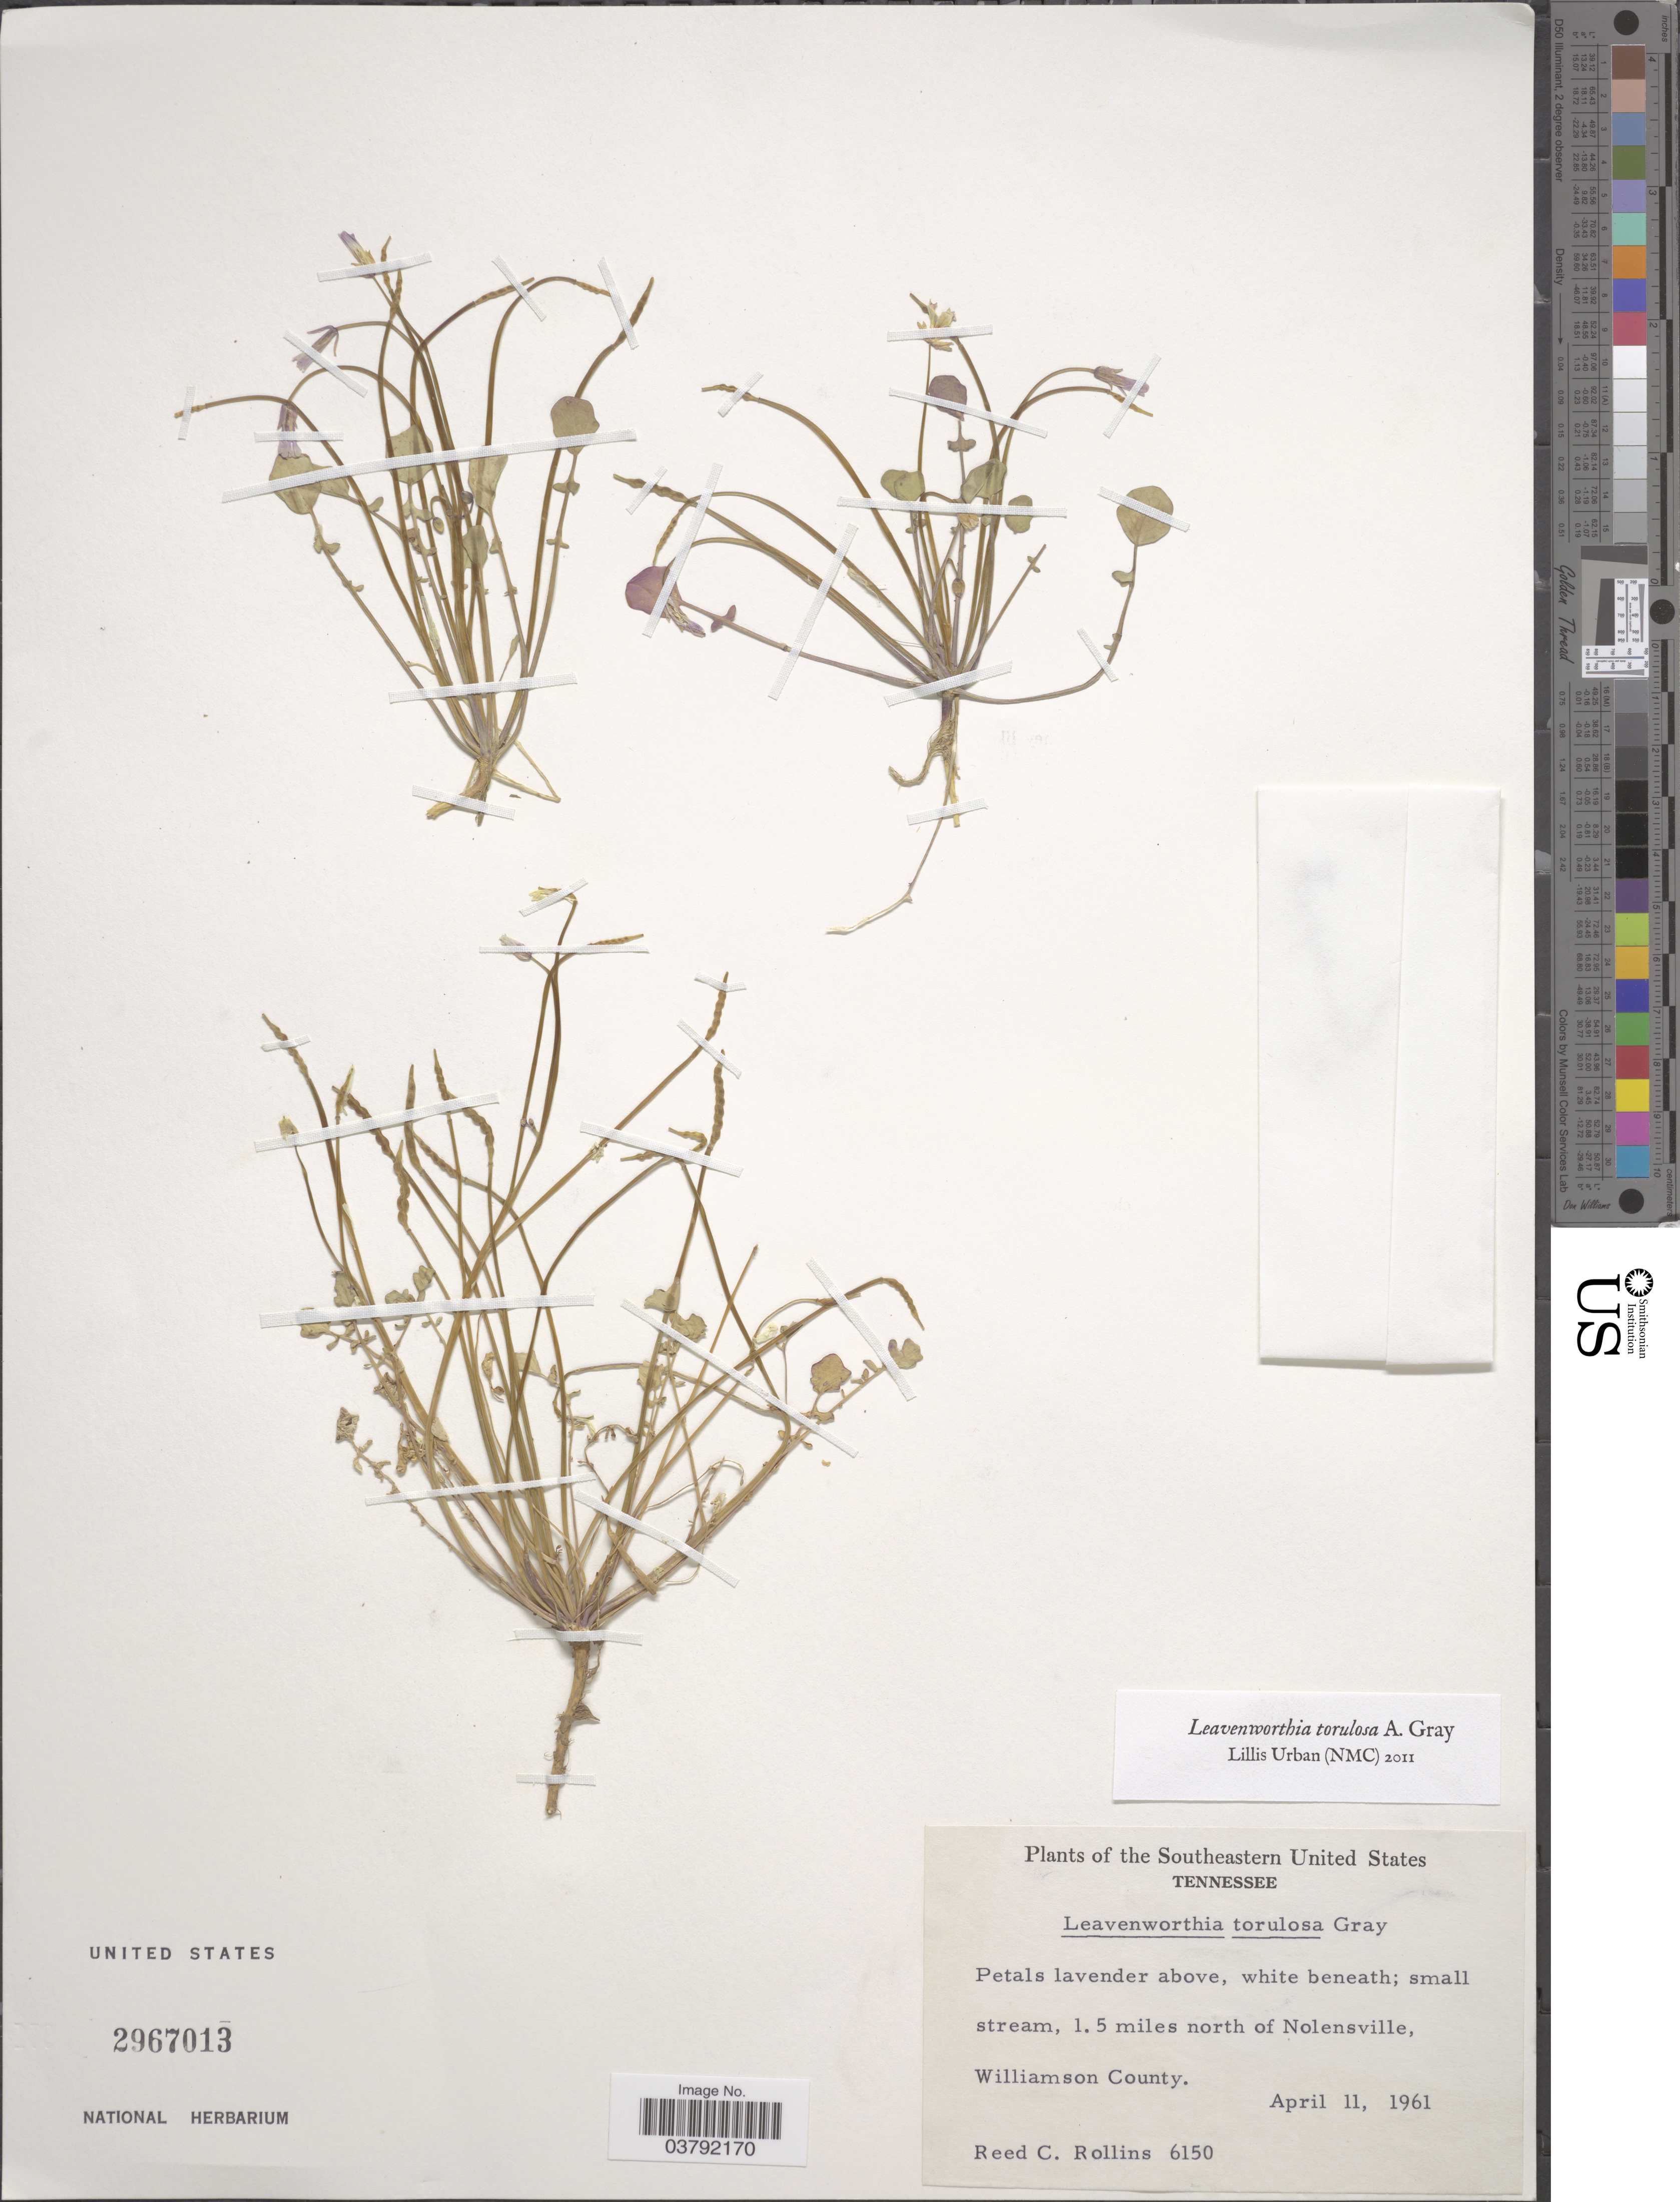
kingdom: Plantae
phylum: Tracheophyta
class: Magnoliopsida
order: Brassicales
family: Brassicaceae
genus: Leavenworthia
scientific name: Leavenworthia torulosa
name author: A. Gray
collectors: R. C. Rollins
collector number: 6150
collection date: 1961-04-11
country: United States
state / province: Tennessee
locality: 1.5 miles north of Nolensville, Williamson County.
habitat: small stream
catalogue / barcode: US 2967013